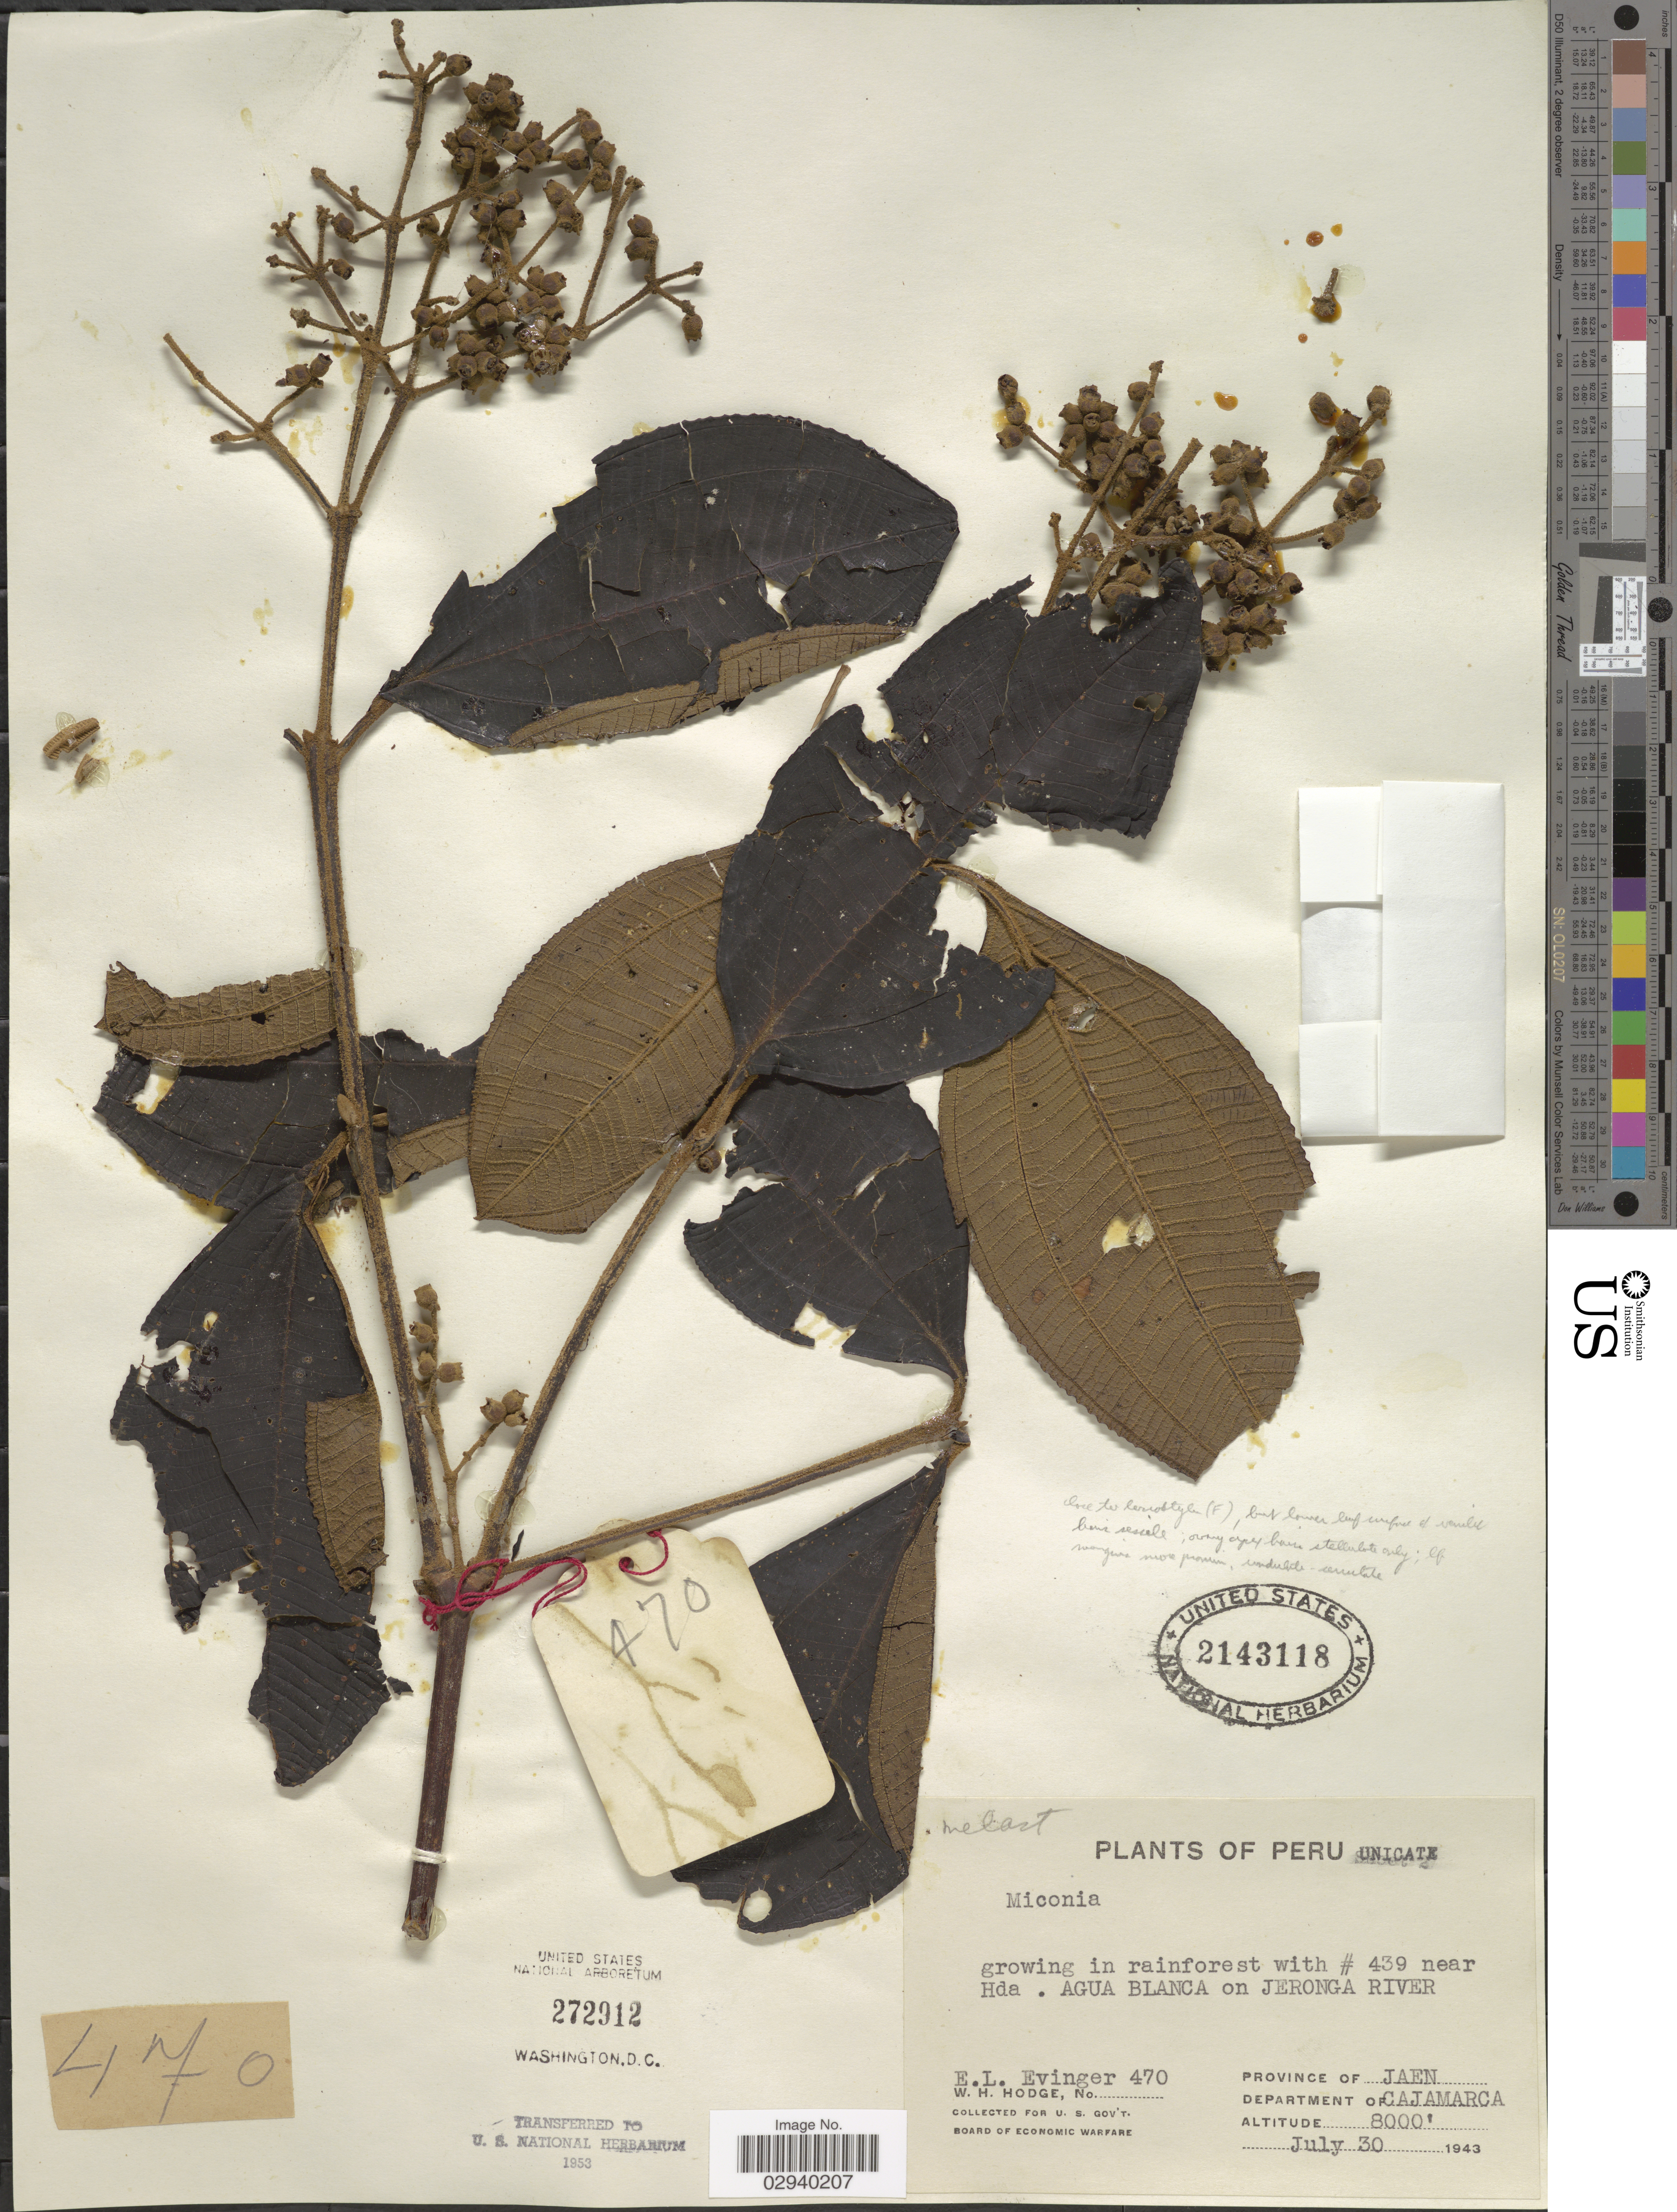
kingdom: Plantae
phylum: Tracheophyta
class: Magnoliopsida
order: Myrtales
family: Melastomataceae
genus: Miconia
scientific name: Miconia lasiostyla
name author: Gleason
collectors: E. Evinger & W. Hodge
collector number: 470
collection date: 1943-07-30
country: Peru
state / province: Cajamarca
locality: Agua Blanca on Jeronga River. Province of Jaen, Department of Cajamarca.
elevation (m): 2438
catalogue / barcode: US 2143118